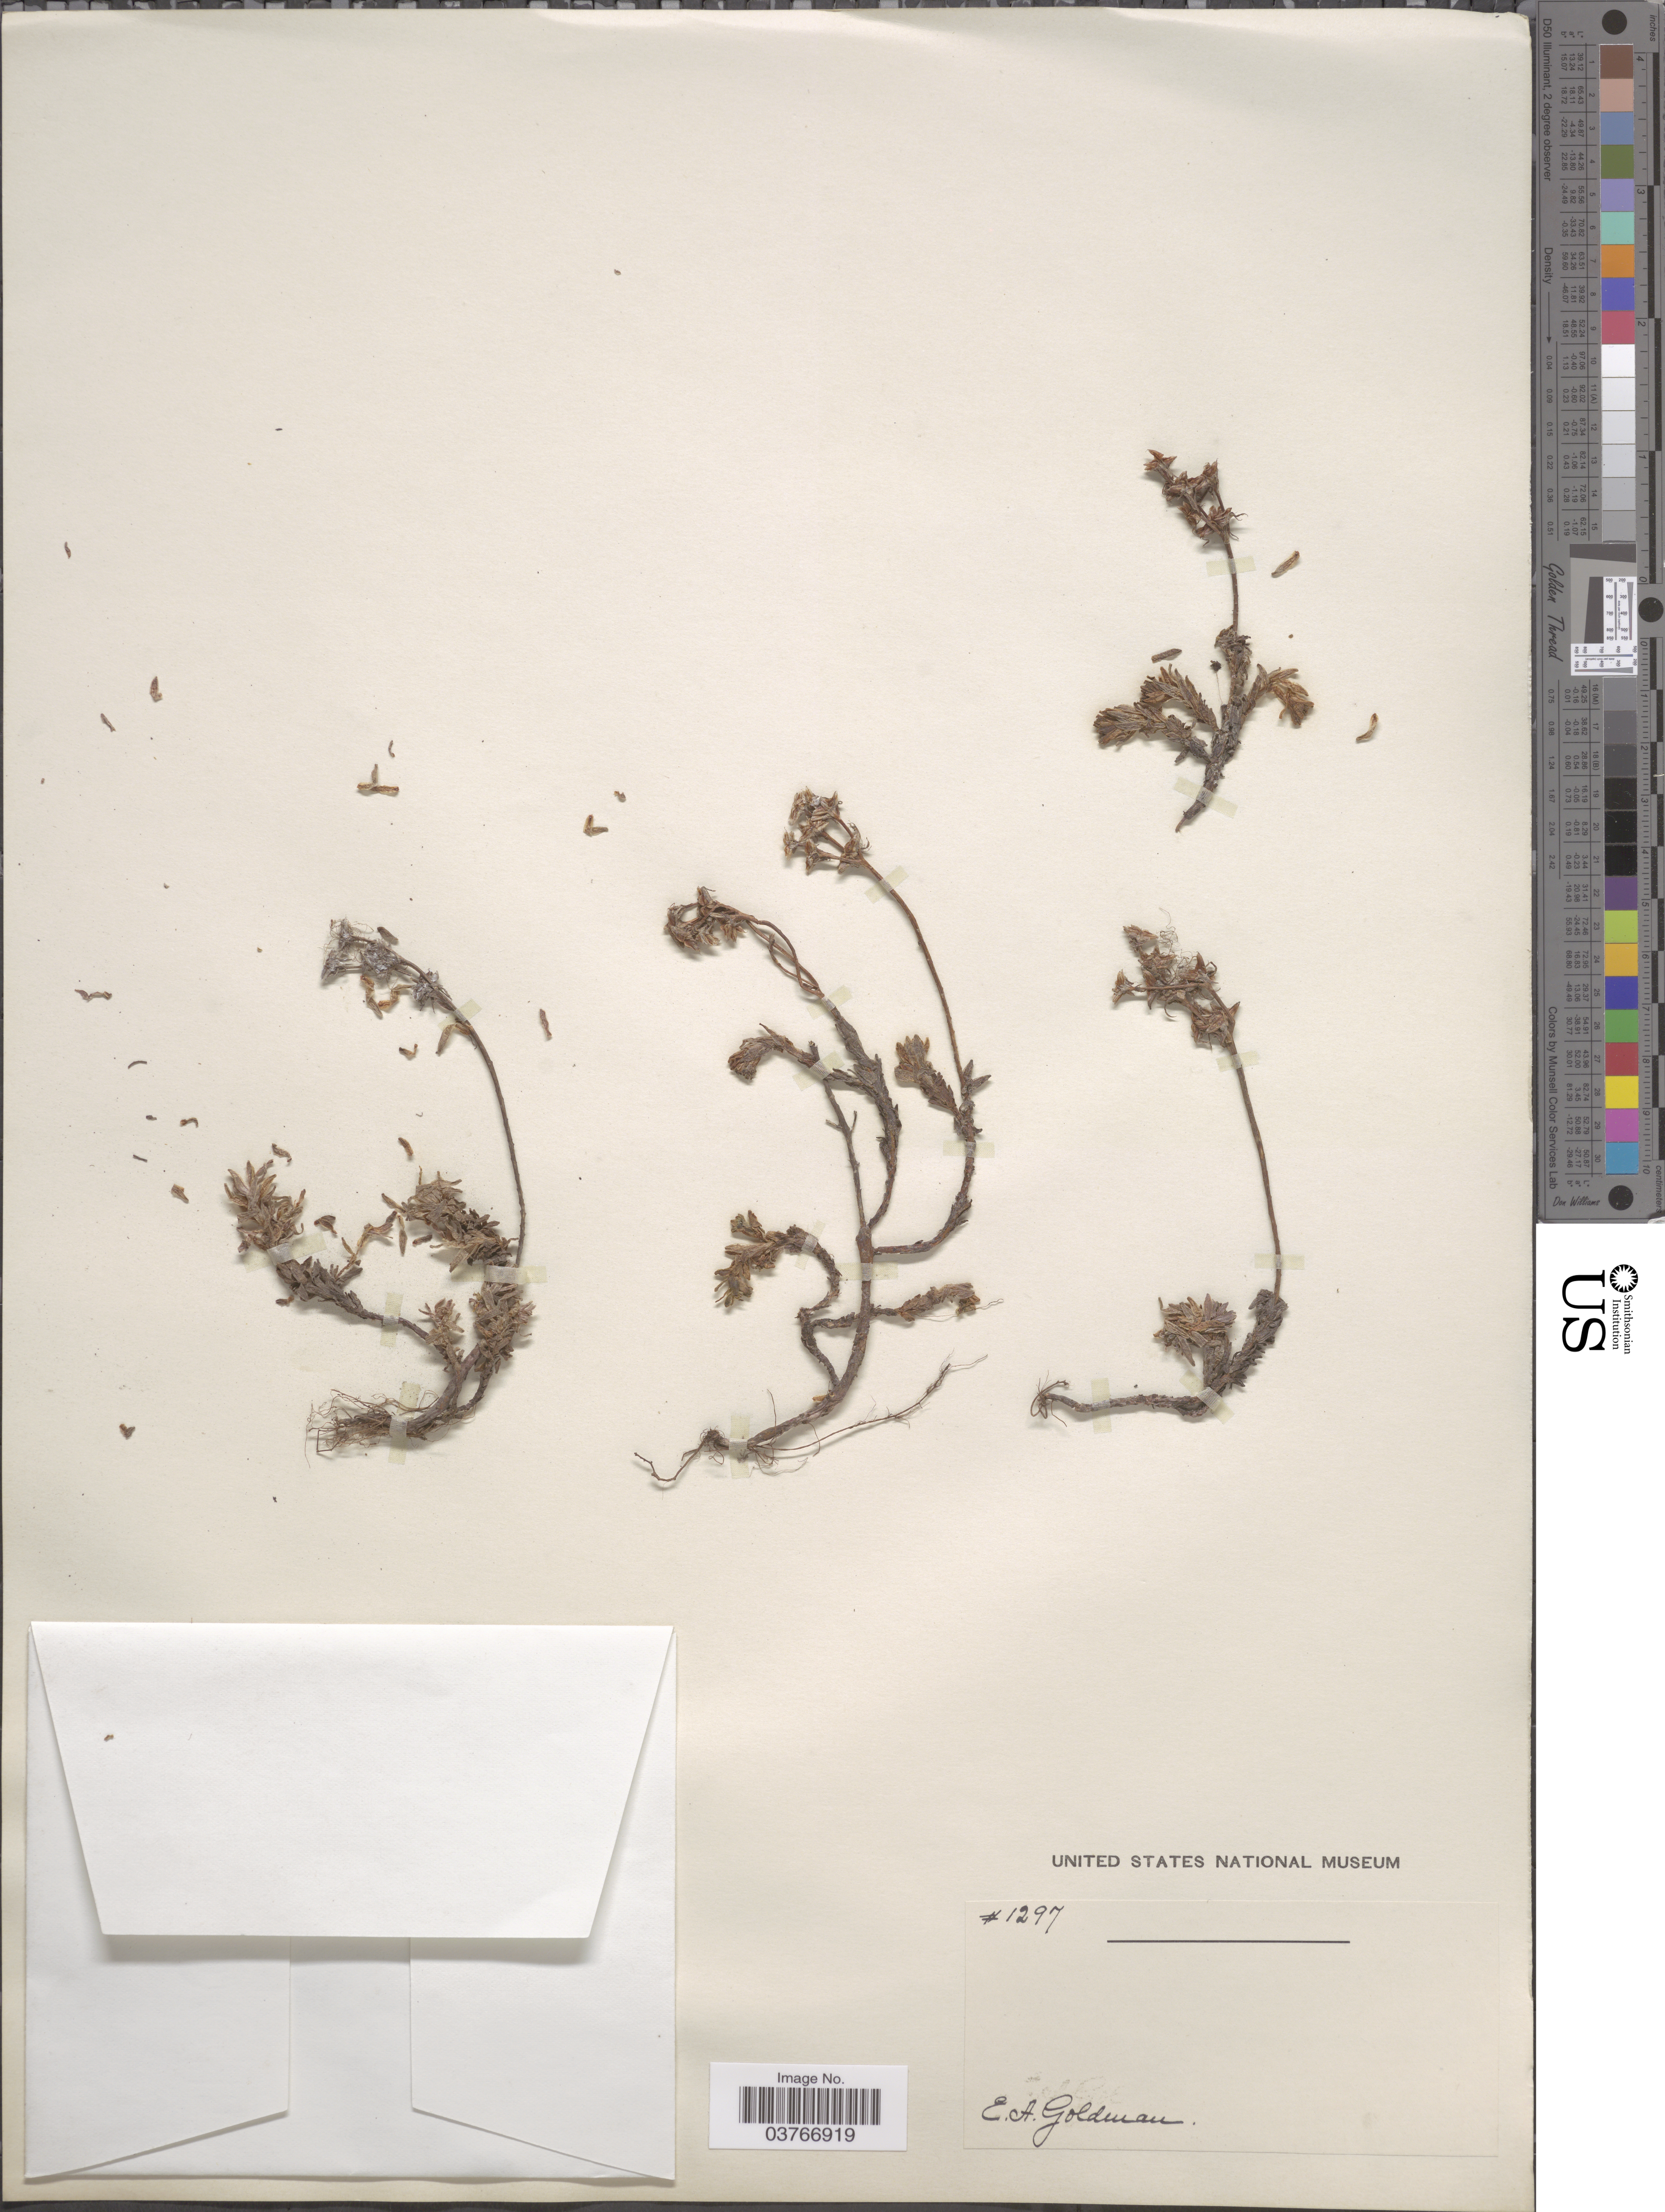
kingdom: Plantae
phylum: Tracheophyta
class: Magnoliopsida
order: Saxifragales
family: Crassulaceae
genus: Sedum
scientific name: Sedum sp.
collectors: E. A. Goldman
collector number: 1297